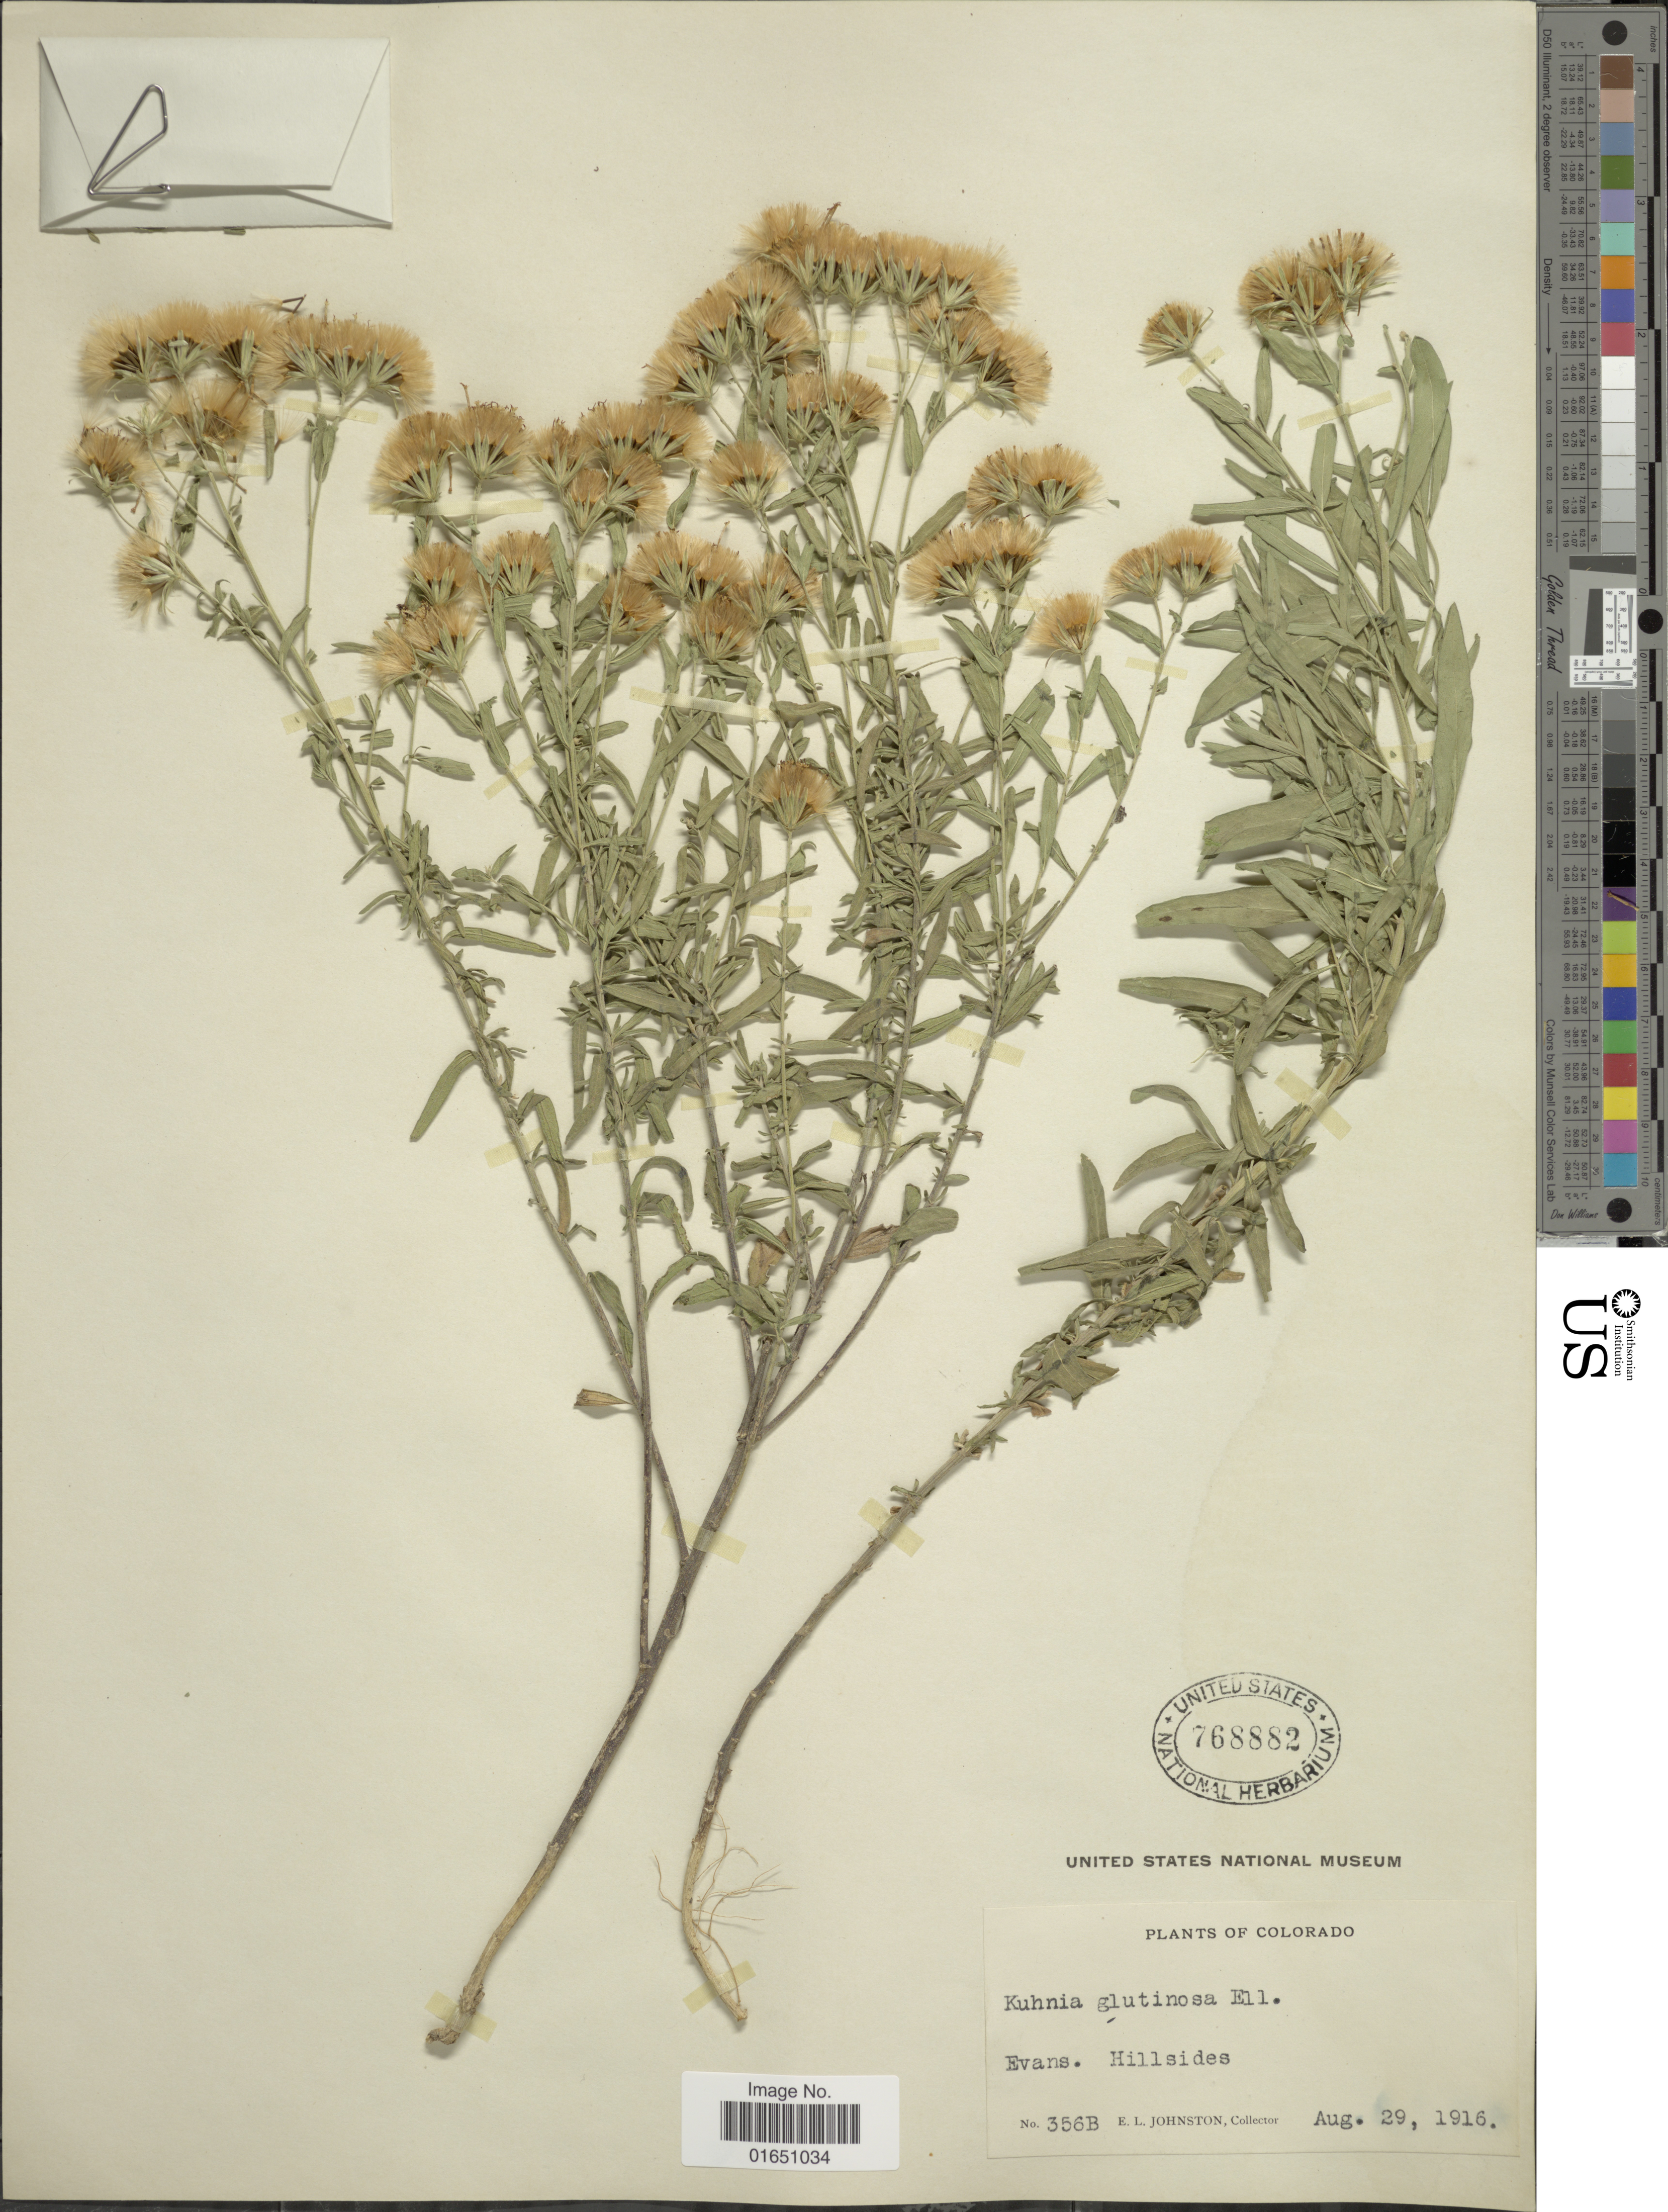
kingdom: Plantae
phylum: Tracheophyta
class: Magnoliopsida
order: Asterales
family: Asteraceae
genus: Brickellia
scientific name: Brickellia eupatorioides var. corymbulosa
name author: (Torr. & A. Gray) Shinners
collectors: E. L. Johnston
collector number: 356B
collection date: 1916-08-29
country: United States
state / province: Colorado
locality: Evans. Hillsides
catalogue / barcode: US 768882